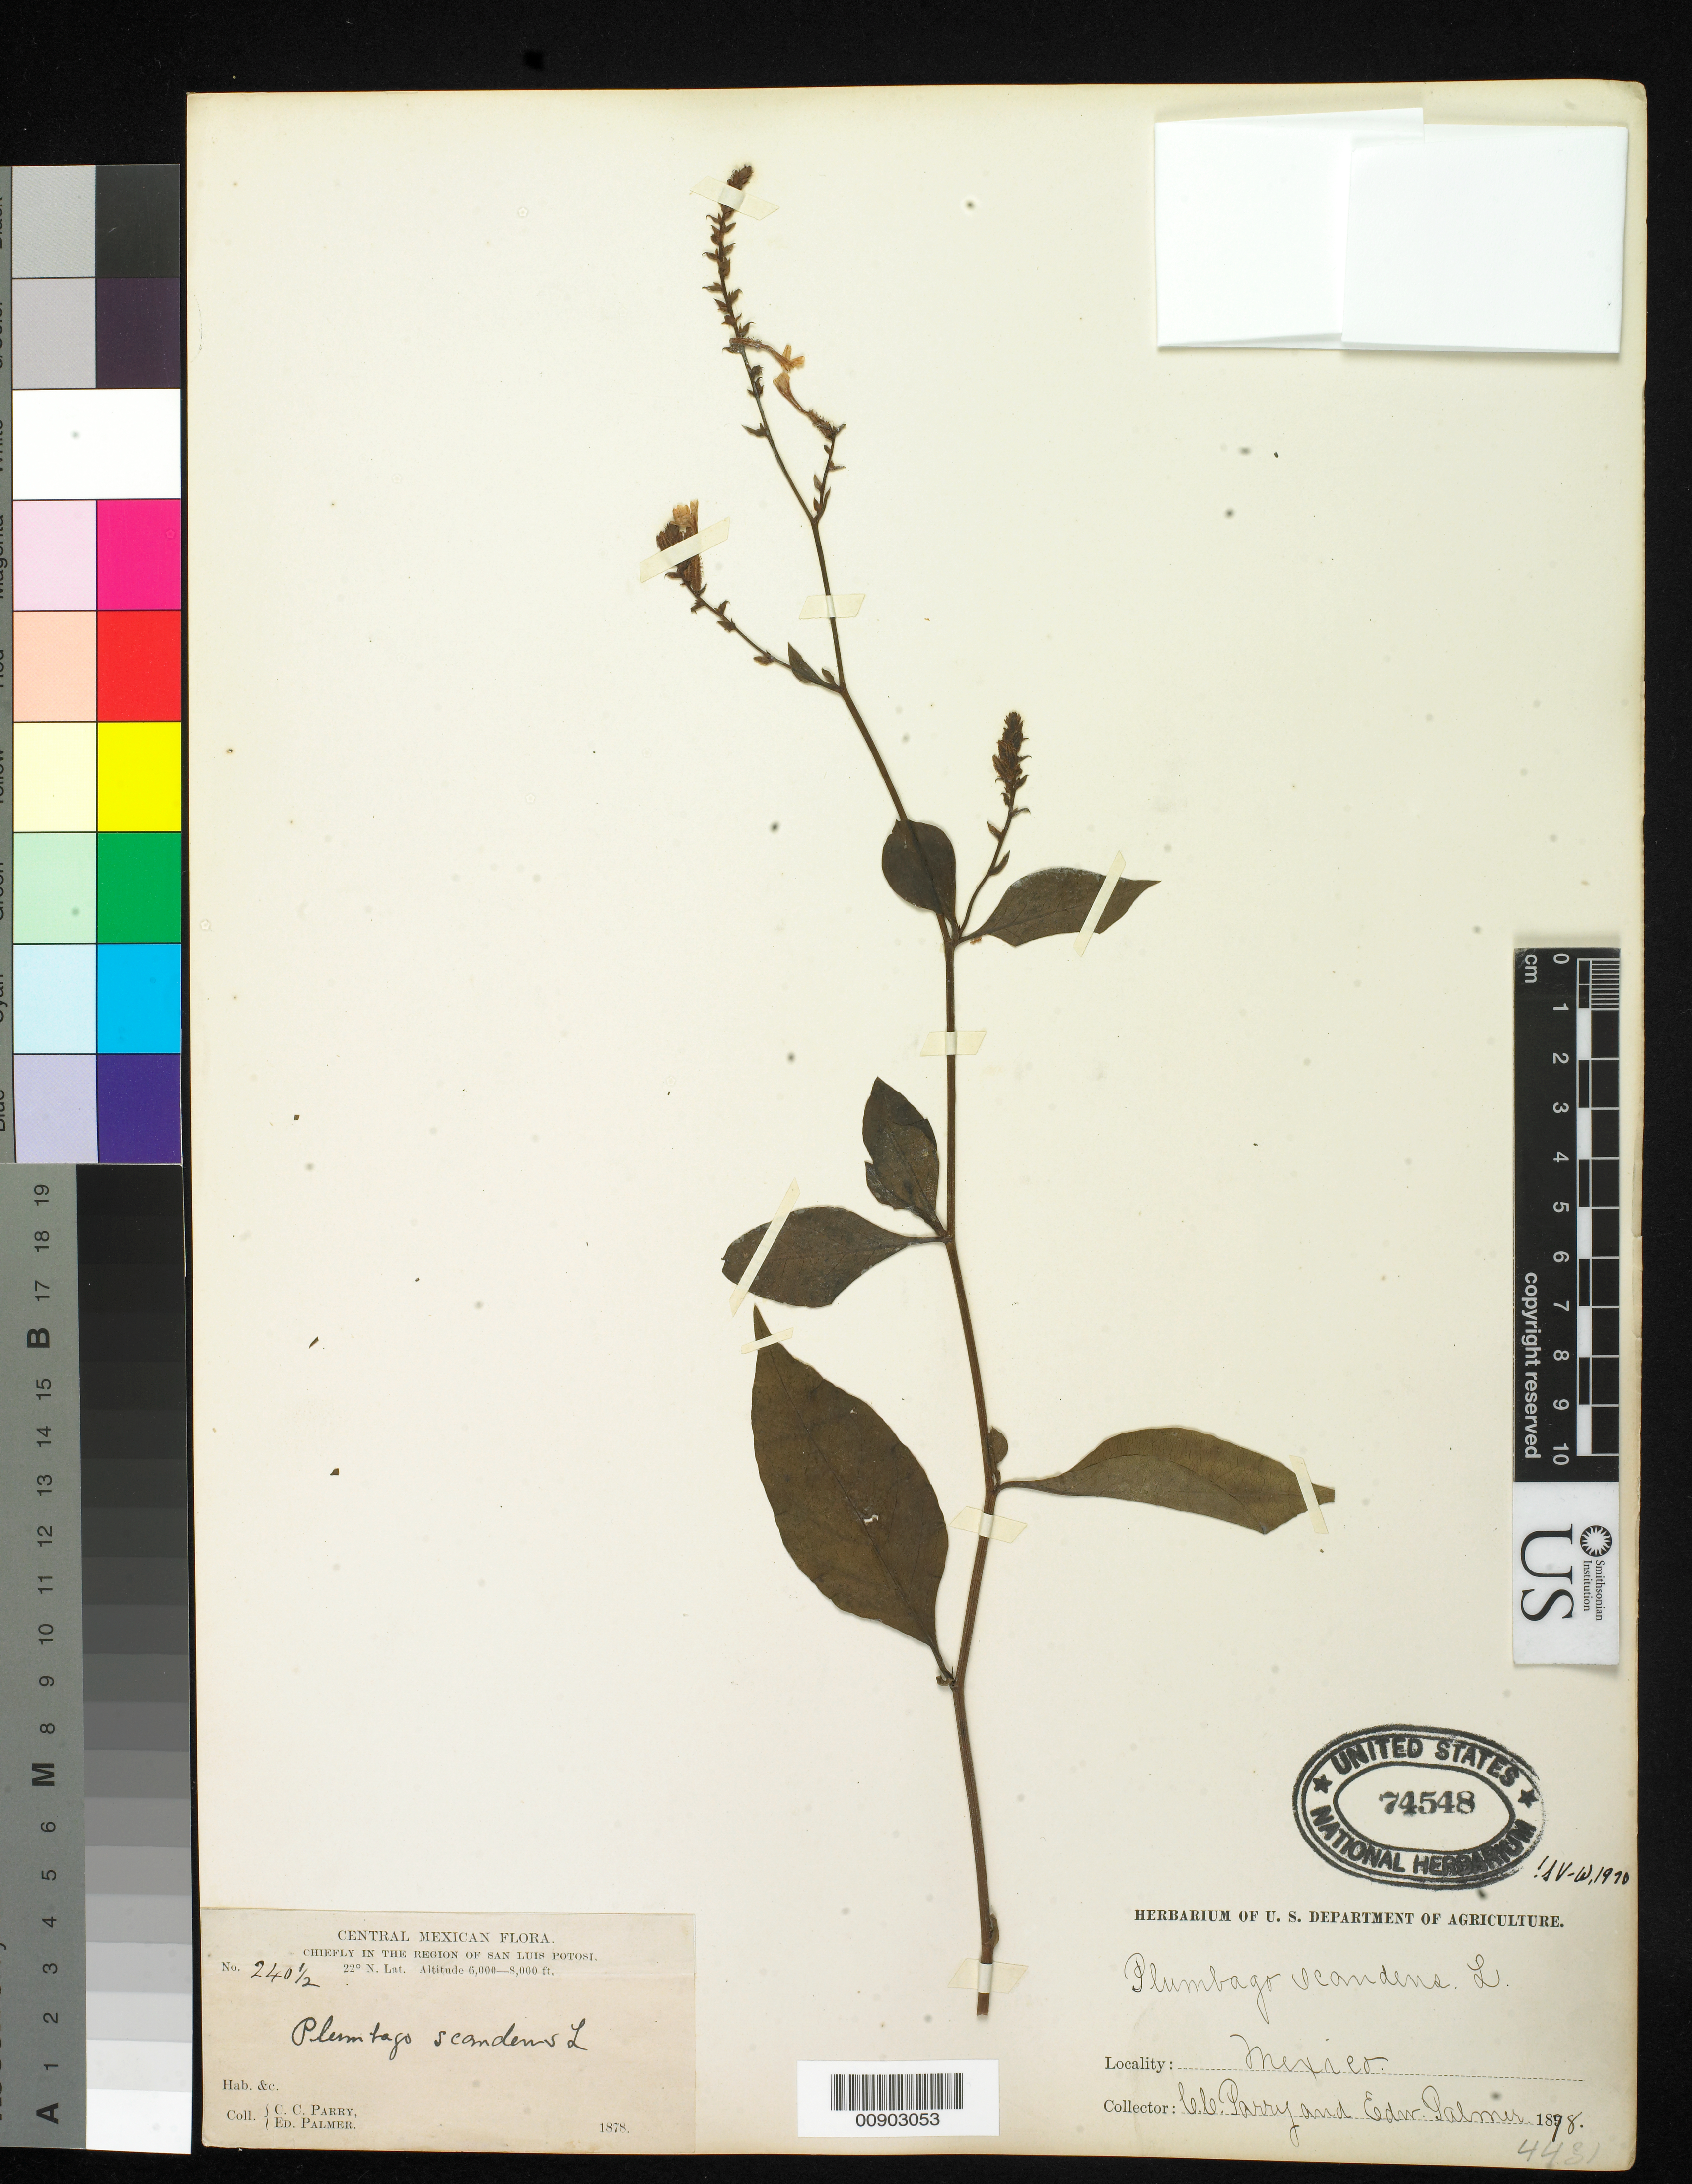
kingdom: Plantae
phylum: Tracheophyta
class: Magnoliopsida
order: Caryophyllales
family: Plumbaginaceae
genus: Plumbago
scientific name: Plumbago scandens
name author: L.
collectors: C. C. Parry & E. Palmer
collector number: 240½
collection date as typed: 1878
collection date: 1878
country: Mexico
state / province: San Luis Potosí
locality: Chiefly in the region of San Luis Potosí.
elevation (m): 1829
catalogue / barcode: US 74548